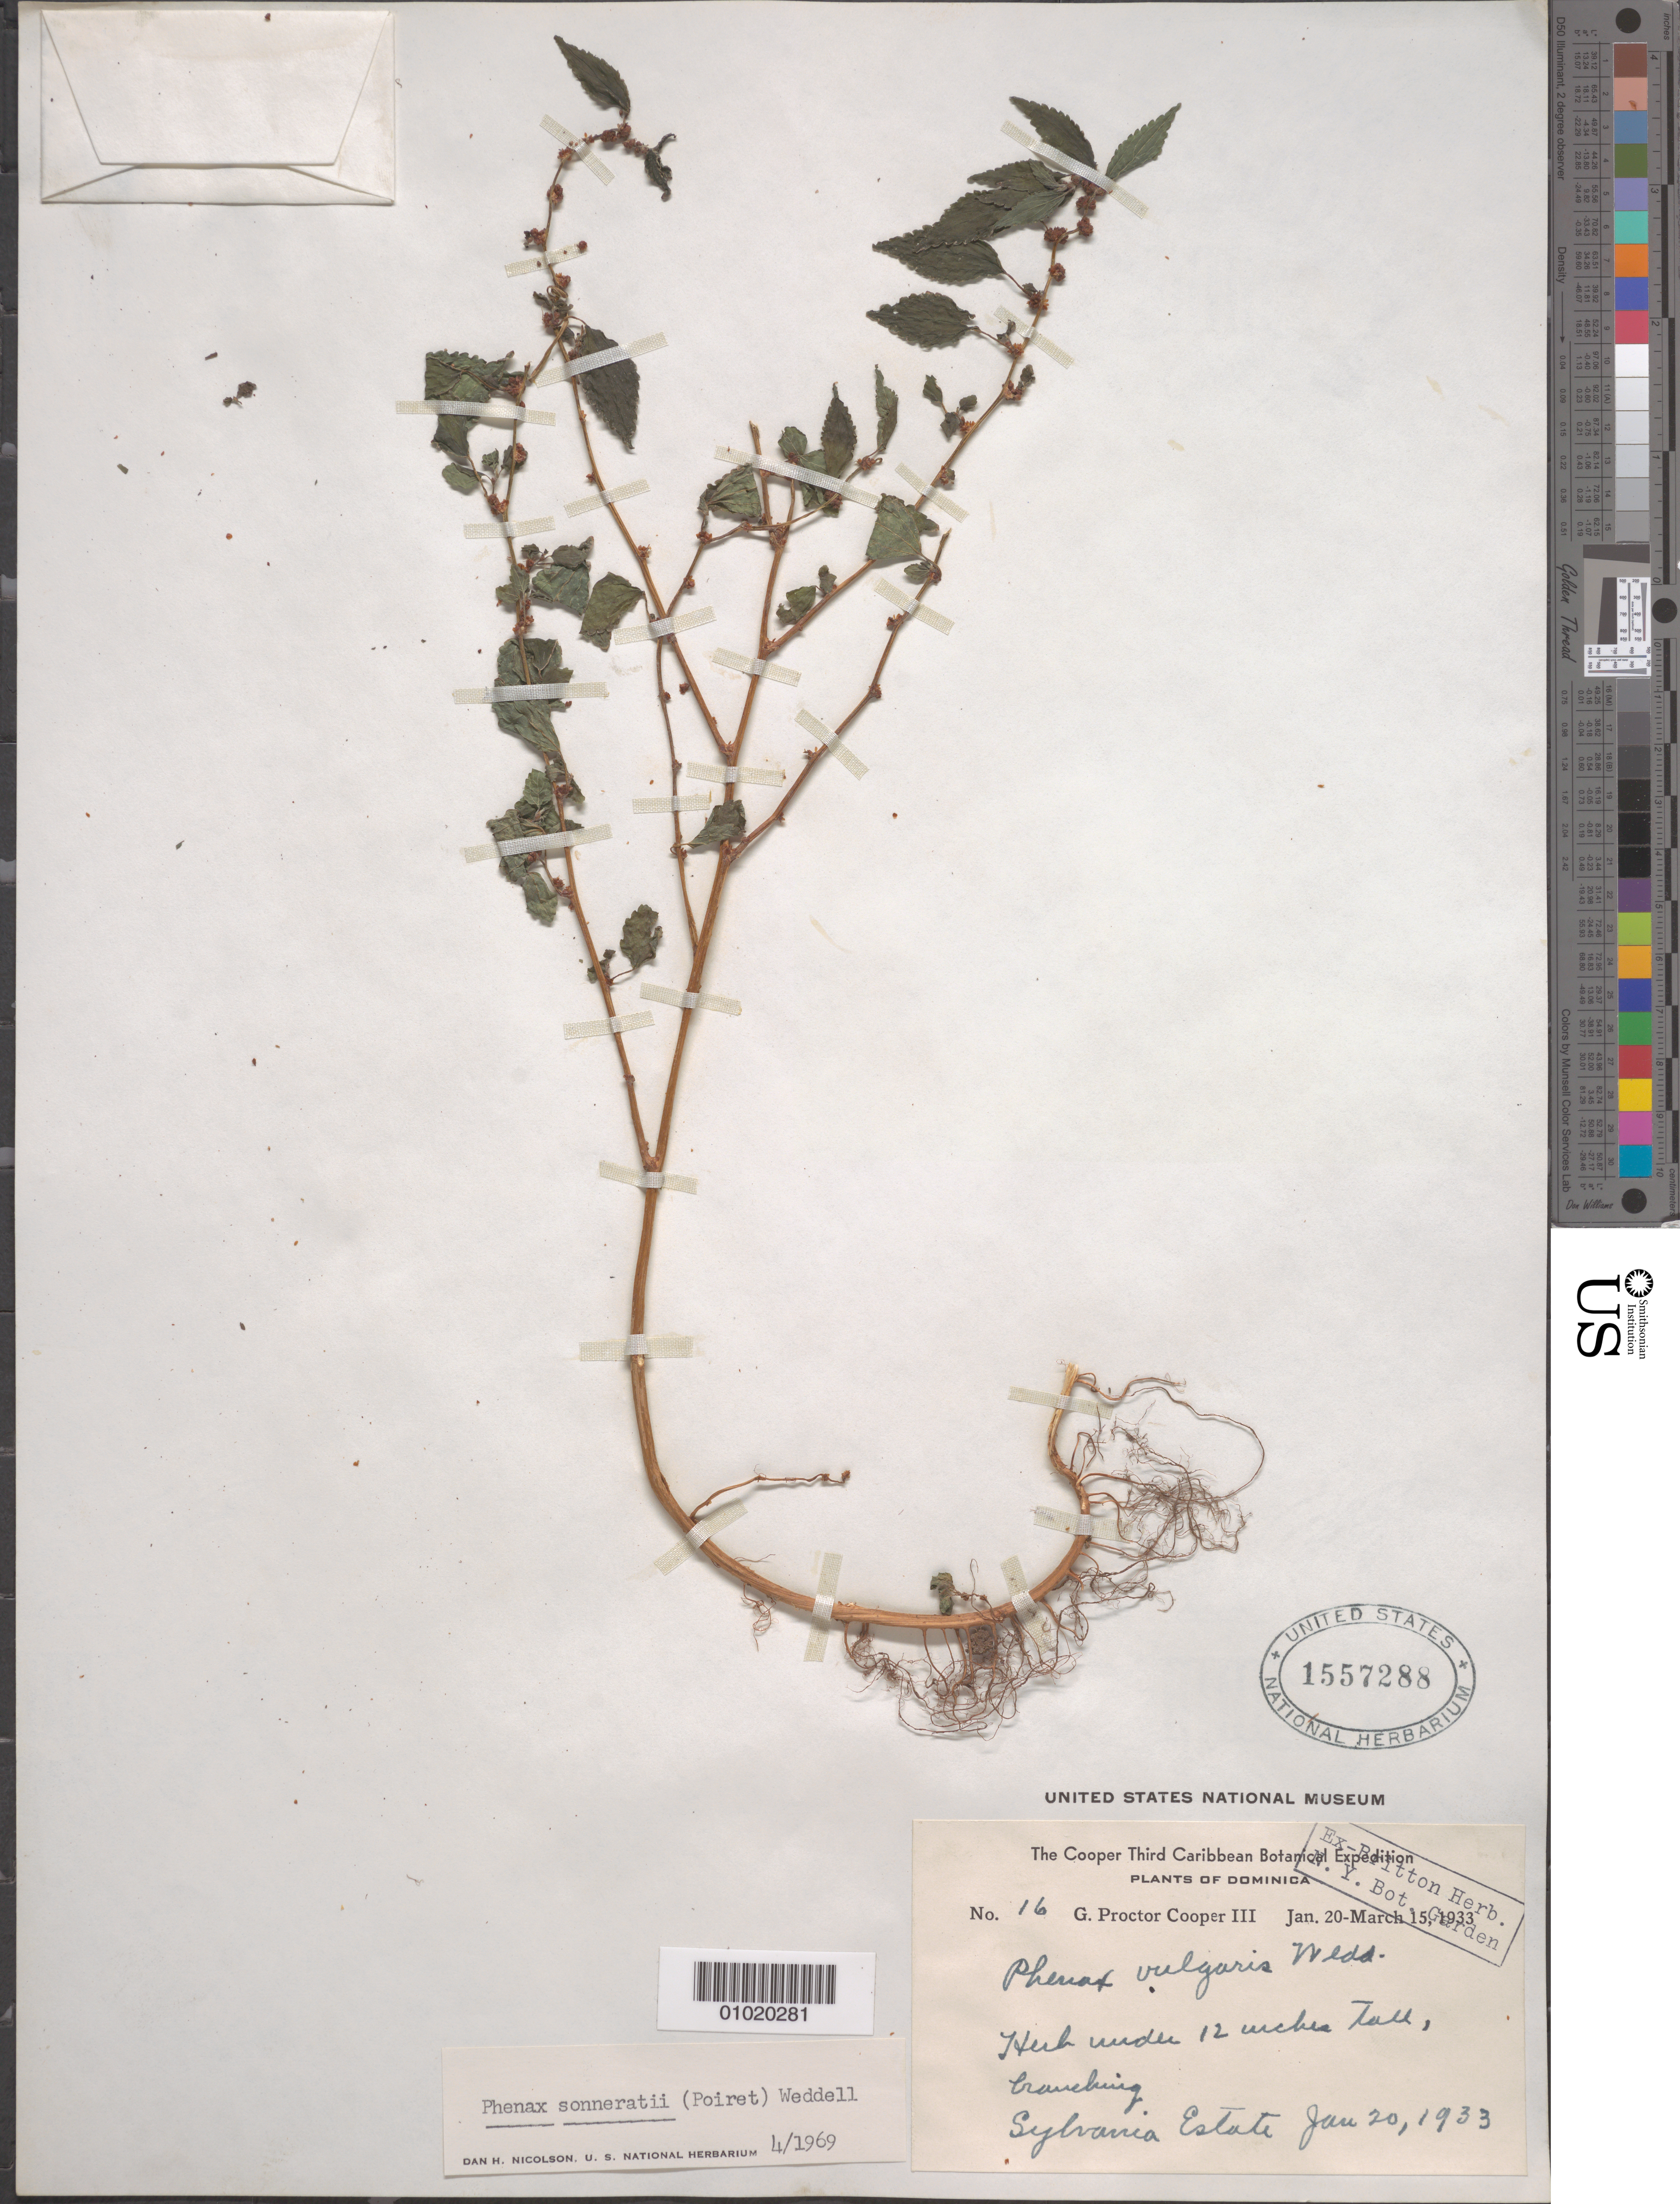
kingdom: Plantae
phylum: Tracheophyta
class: Magnoliopsida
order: Rosales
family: Urticaceae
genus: Phenax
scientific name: Phenax sonneratii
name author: (Poir.) Wedd.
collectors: G. Cooper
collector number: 16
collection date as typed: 20 Jan 1933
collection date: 1933-01-20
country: Dominica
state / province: St. Paul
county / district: Sylvania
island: Dominica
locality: Sylvania Estate.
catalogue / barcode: US 1557288